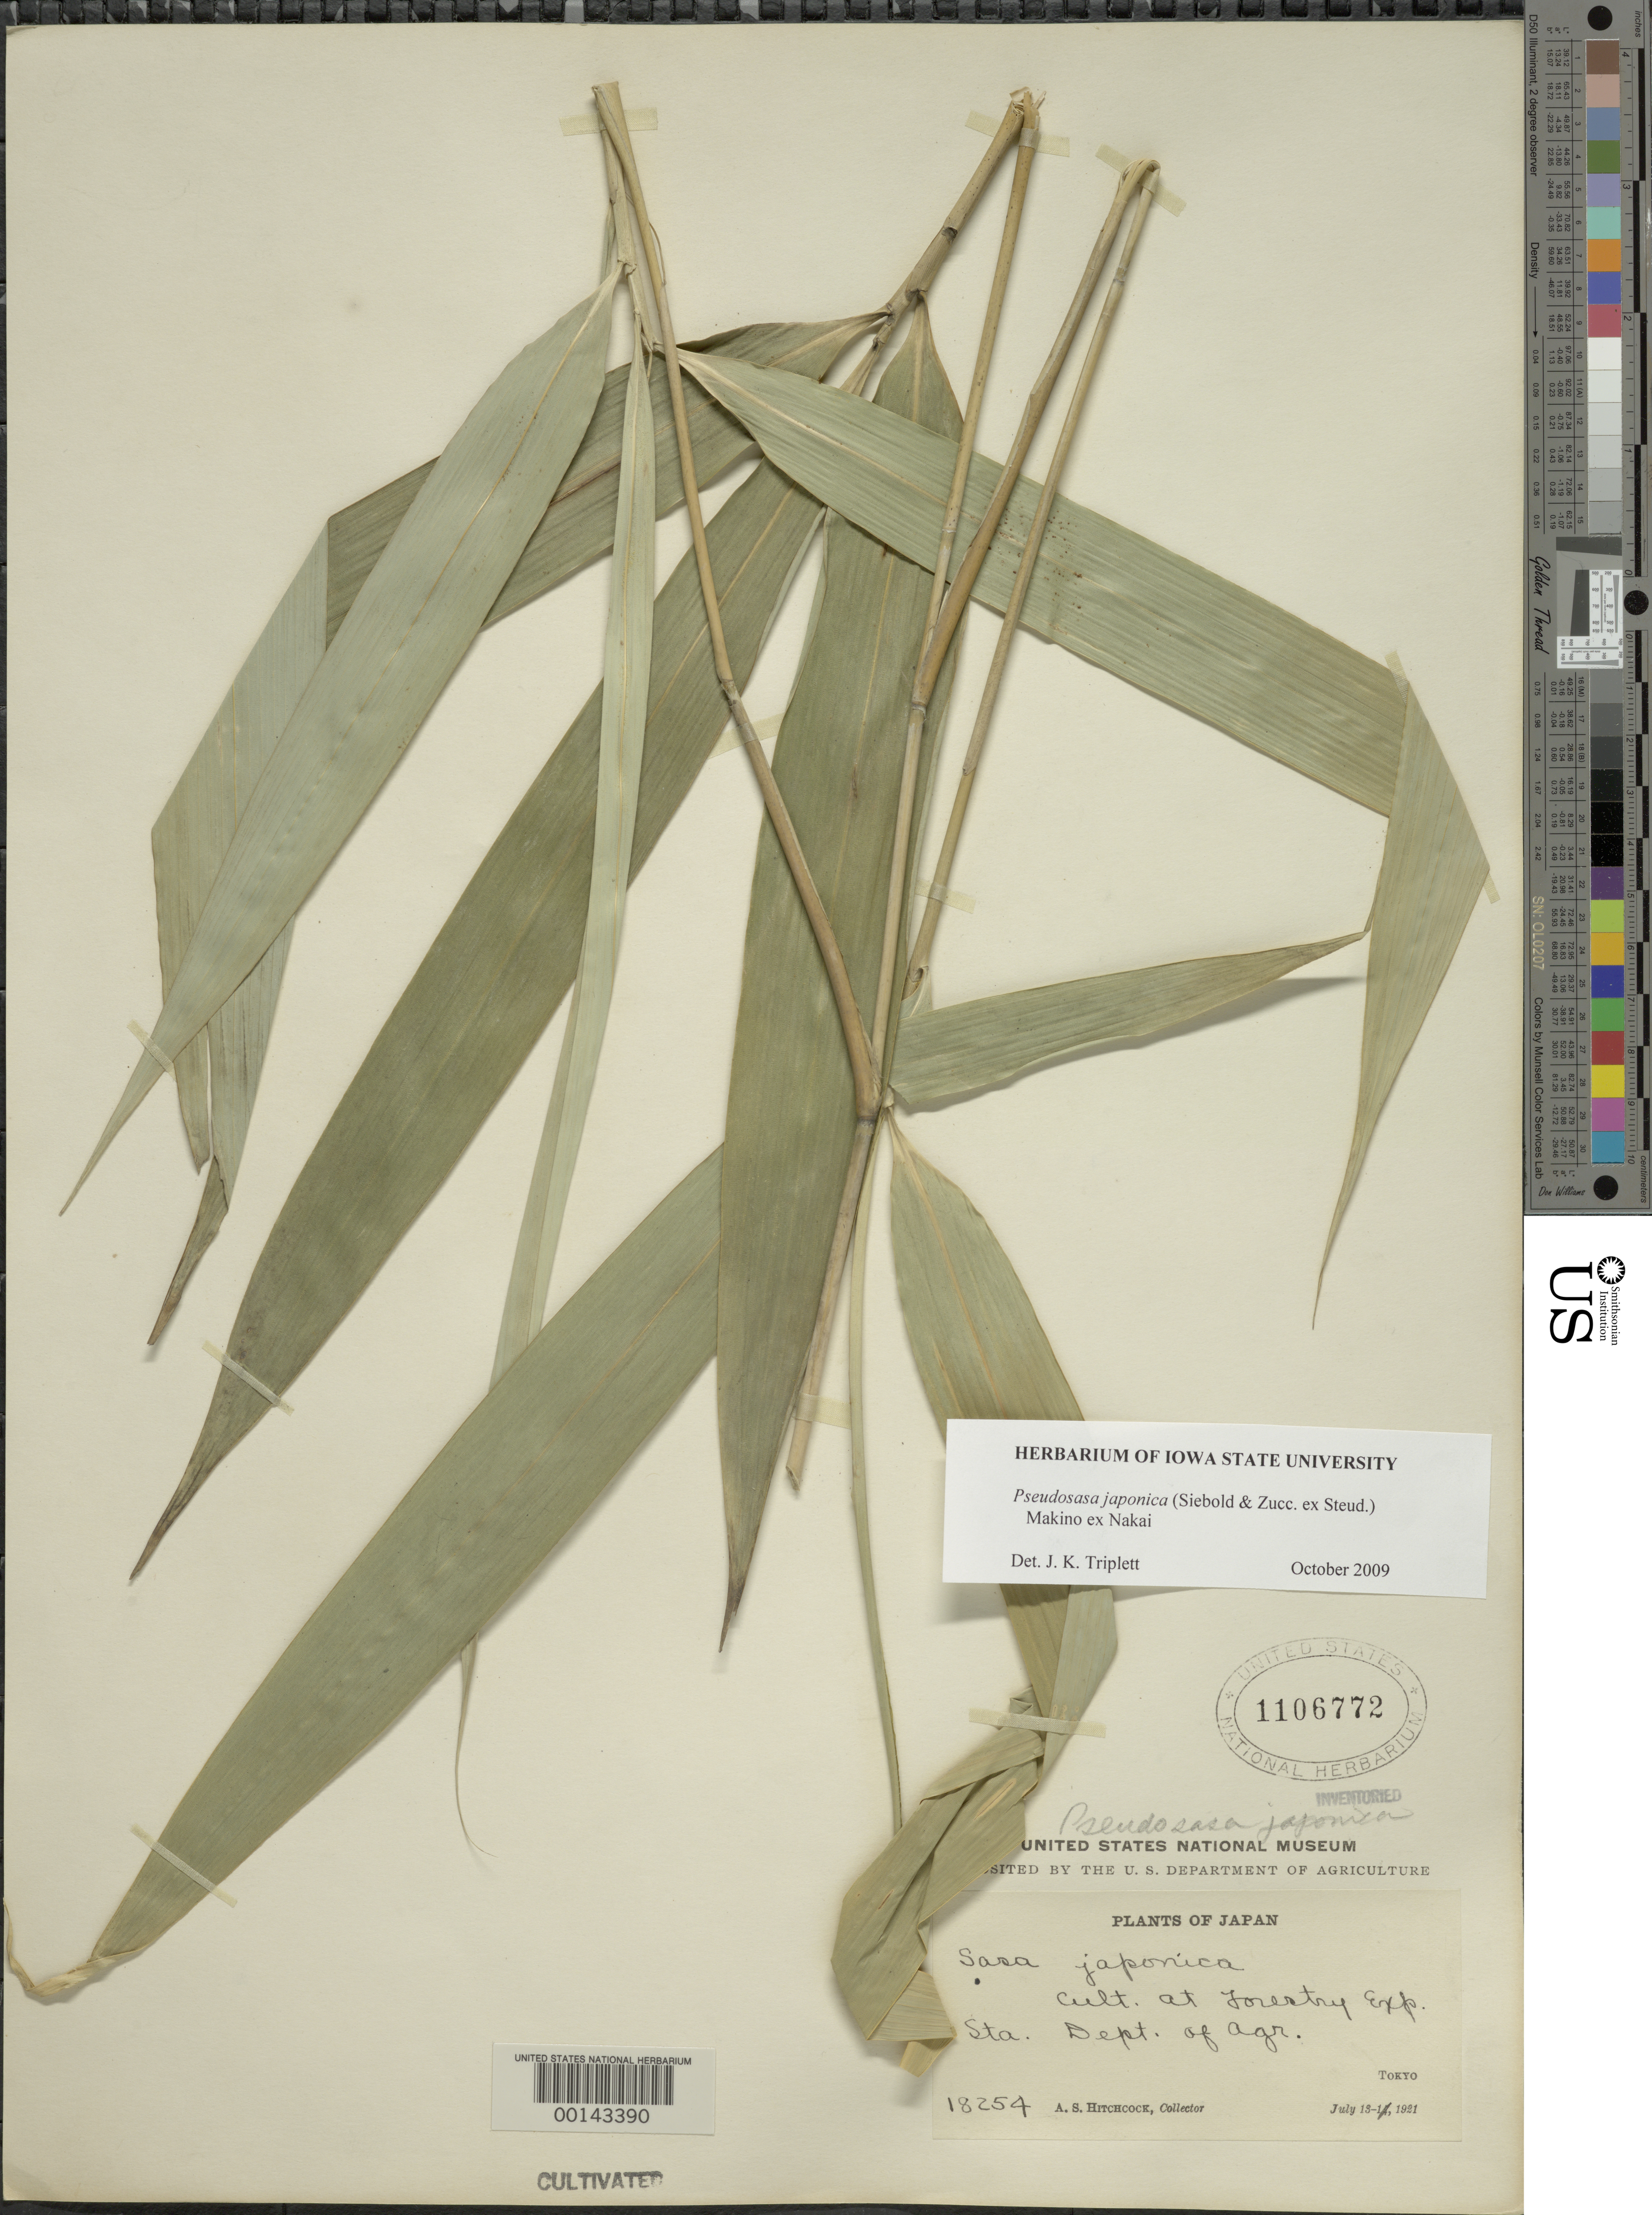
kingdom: Plantae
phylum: Tracheophyta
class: Liliopsida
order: Poales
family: Poaceae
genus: Pseudosasa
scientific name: Pseudosasa japonica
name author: (Siebold & Zucc. ex Steud.) Makino ex Nakai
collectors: A. S. Hitchcock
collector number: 18254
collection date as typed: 13 Jul 1921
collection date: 1921-07-13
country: Japan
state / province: Tokyo, Federal City of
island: Honshu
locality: Forestry exper. stat.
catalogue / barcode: US 1106772